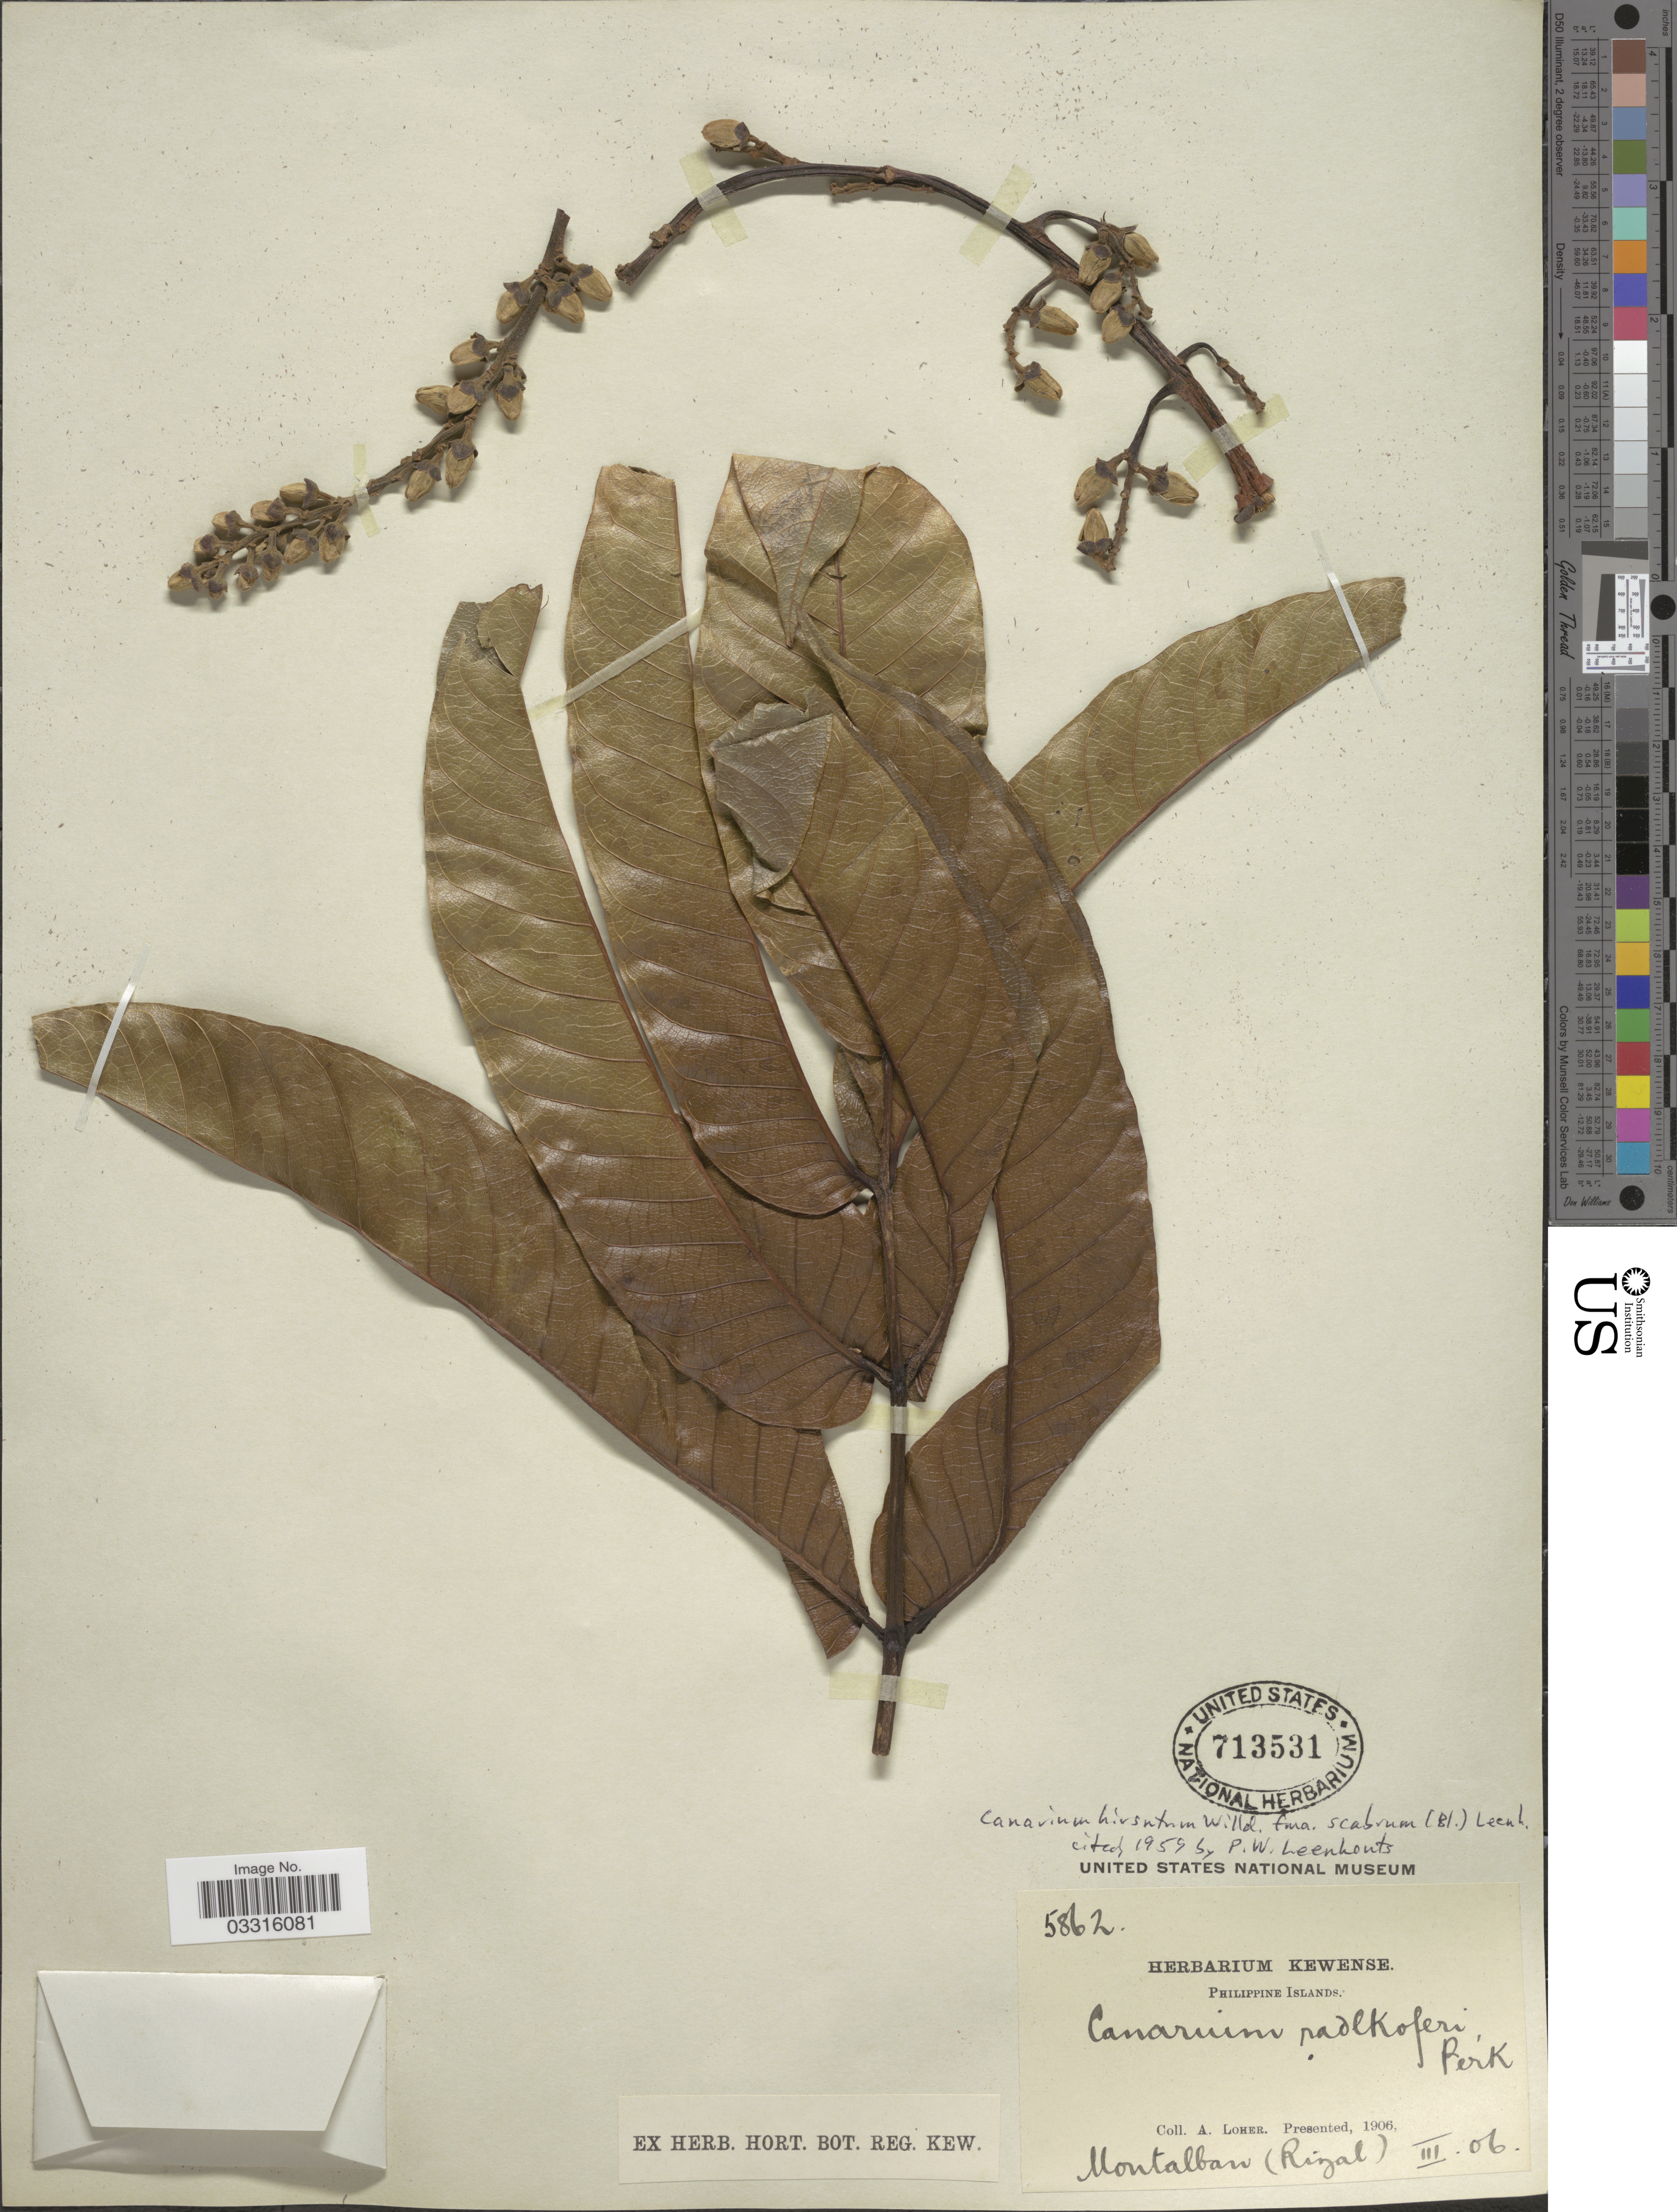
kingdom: Plantae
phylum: Tracheophyta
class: Magnoliopsida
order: Sapindales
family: Burseraceae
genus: Canarium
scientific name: Canarium hirsutum f. scabrum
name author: (Blume) Leenh.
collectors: A. Loher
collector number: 5862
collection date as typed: Transcribed d/m/y: /3/6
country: Philippines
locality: Montalban (Rizal).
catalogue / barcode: US 713531